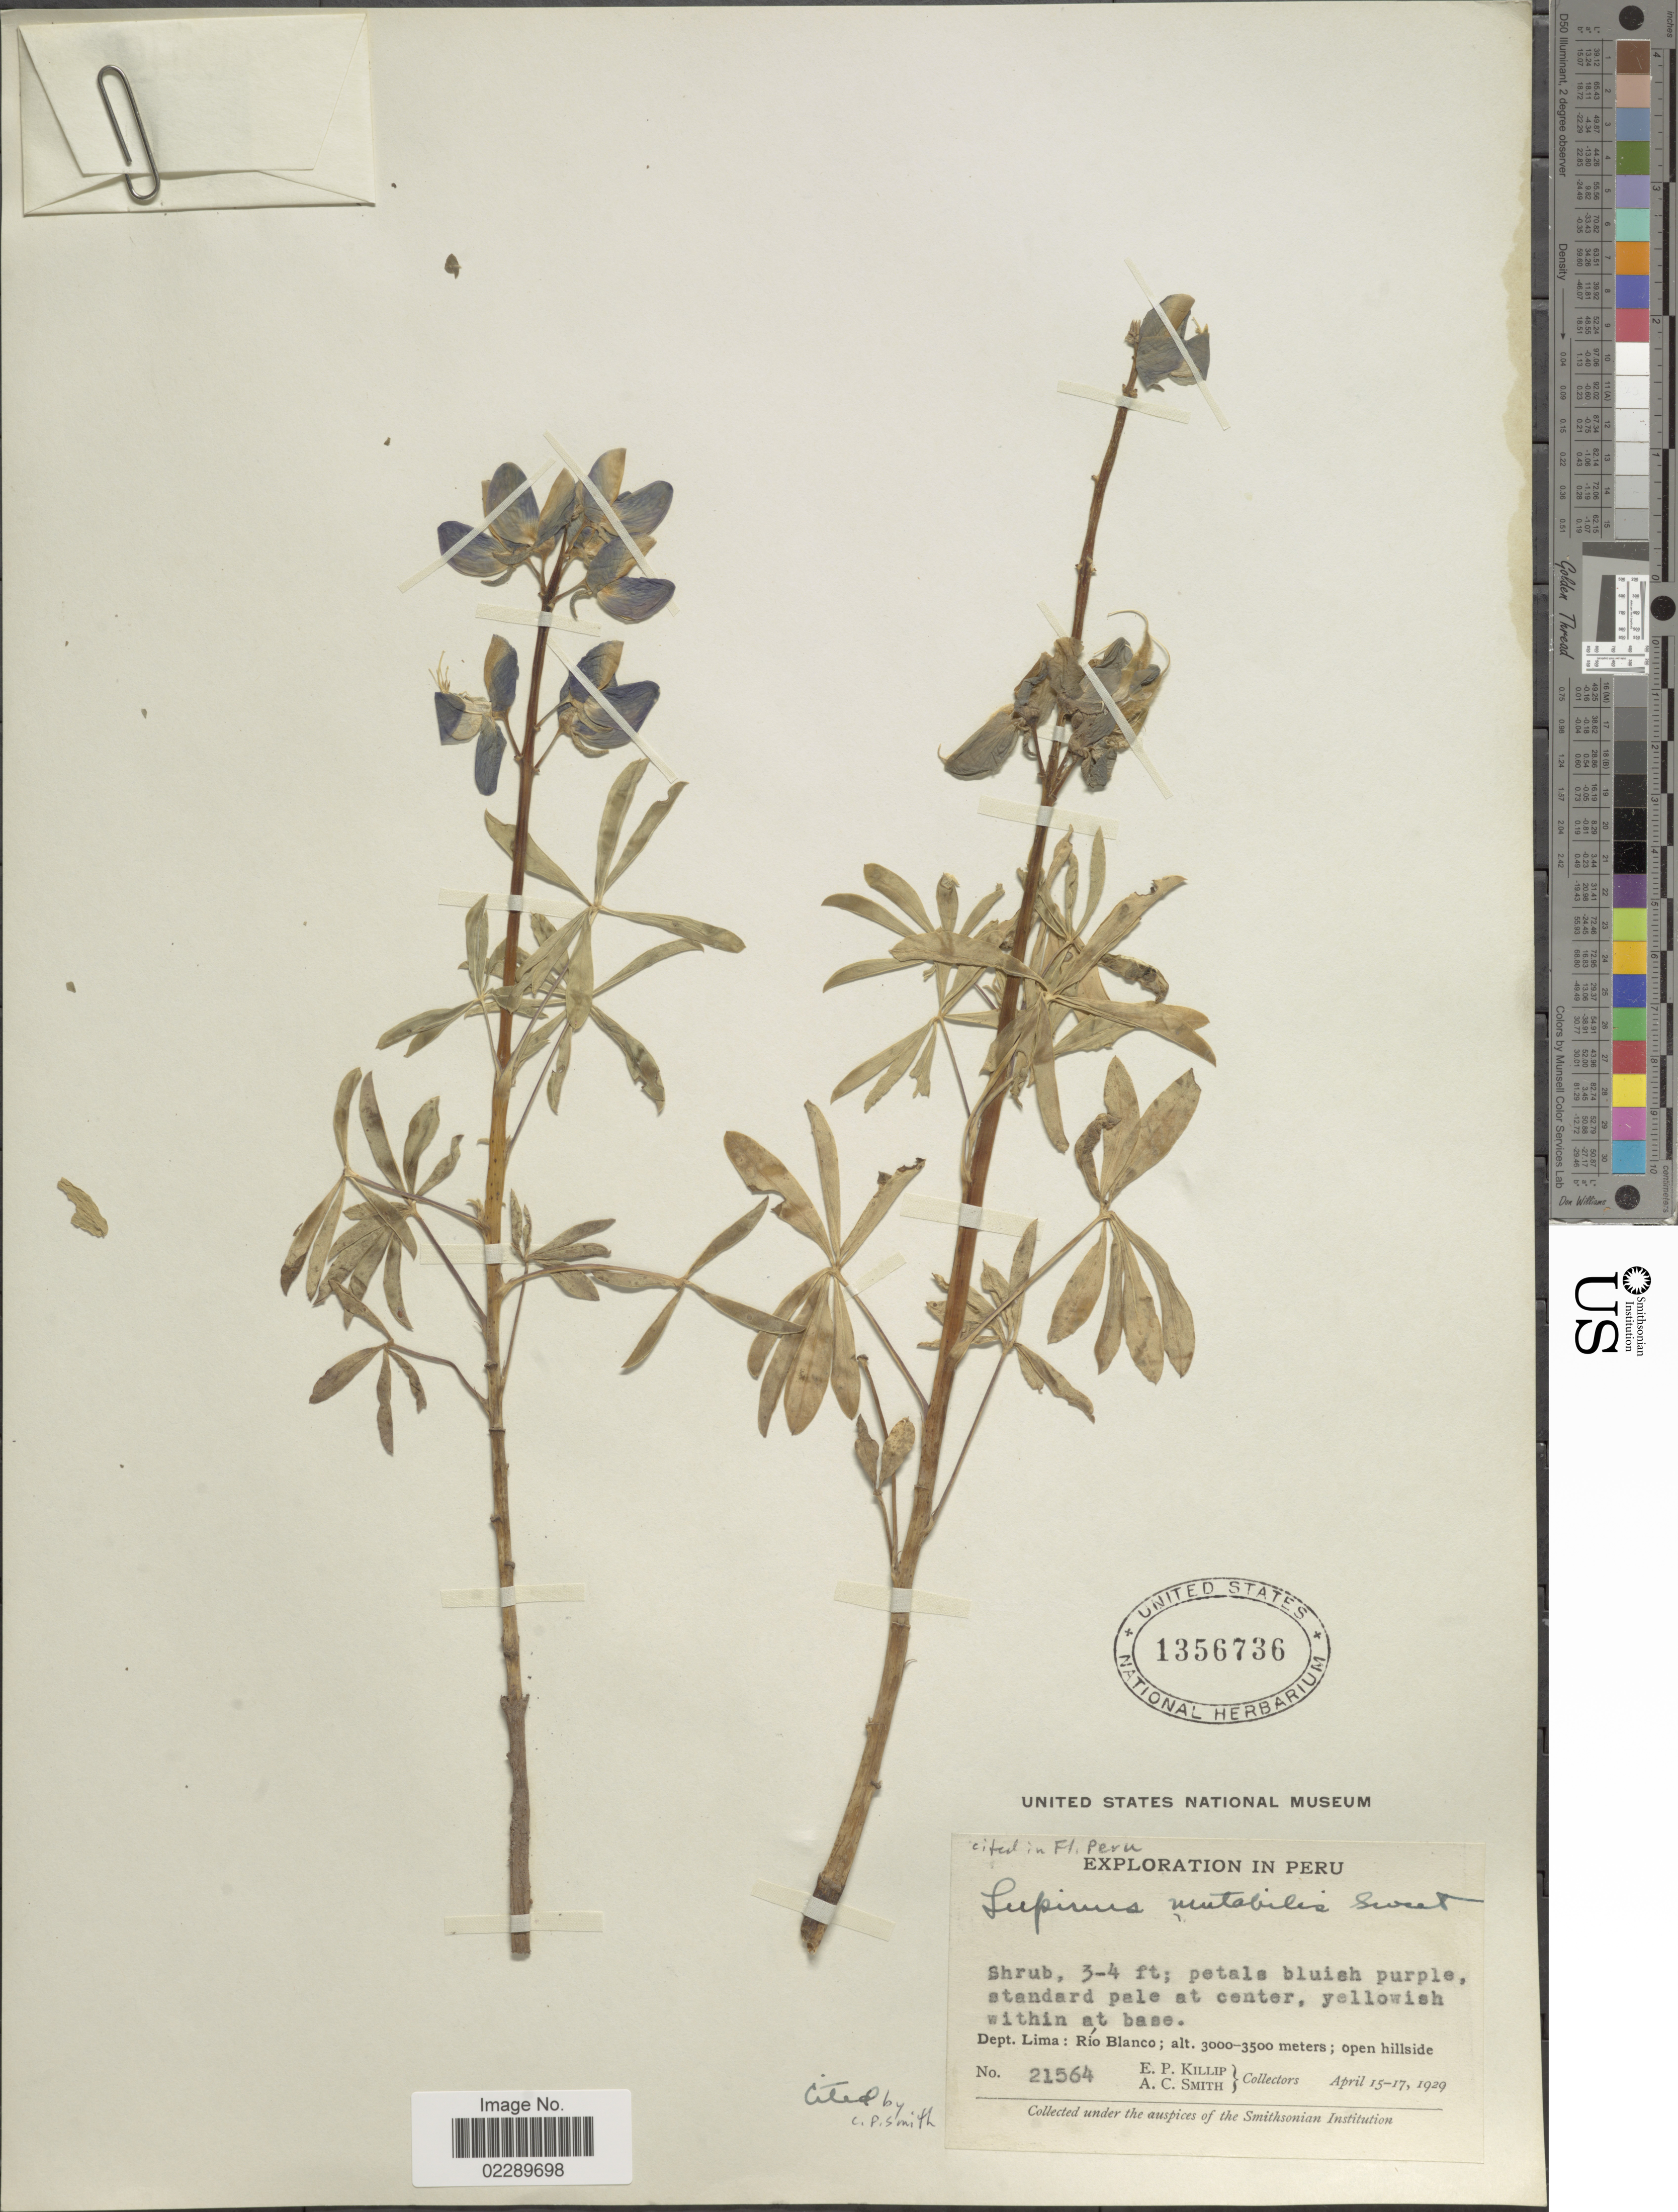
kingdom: Plantae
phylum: Tracheophyta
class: Magnoliopsida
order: Fabales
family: Fabaceae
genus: Lupinus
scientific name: Lupinus mutabilis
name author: Sweet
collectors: E. P. Killip & A. C. Smith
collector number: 21564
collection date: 1929-04-15/1929-04-17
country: Peru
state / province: Lima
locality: Dept. Lima: Río Blanco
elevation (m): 3000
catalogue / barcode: US 1356736